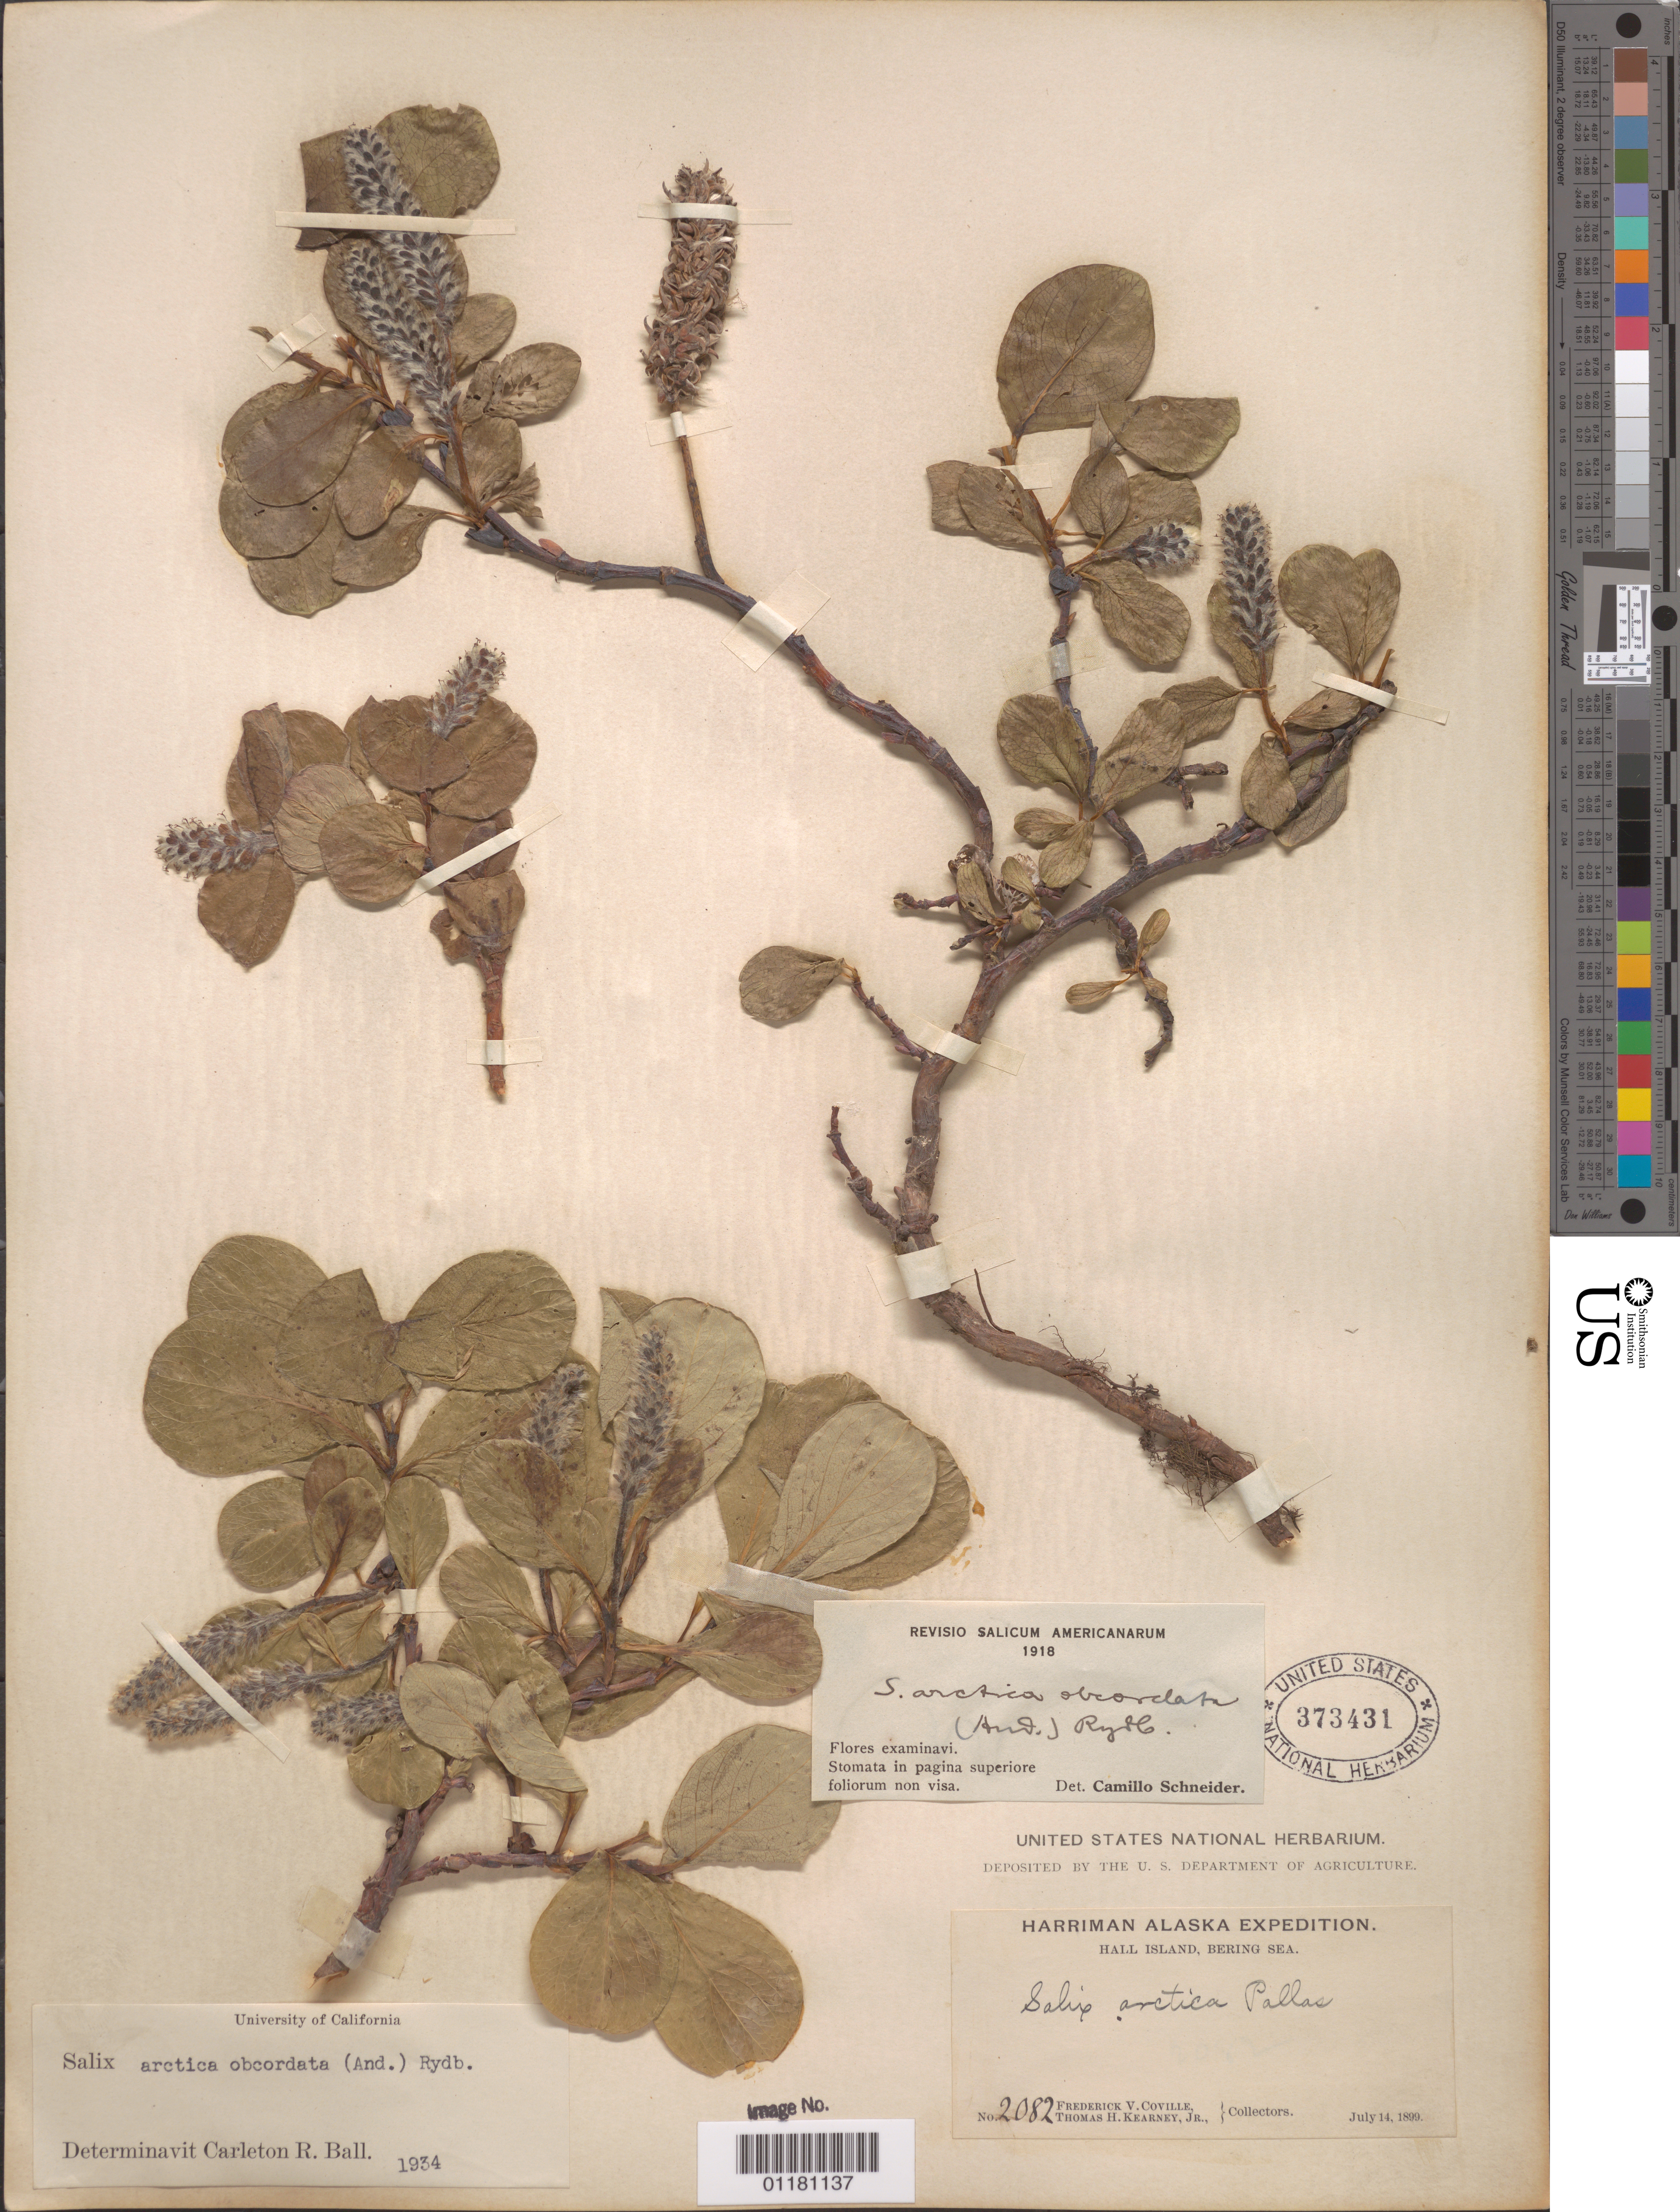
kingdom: Plantae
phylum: Tracheophyta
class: Magnoliopsida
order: Malpighiales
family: Salicaceae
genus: Salix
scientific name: Salix arctica var. obcordata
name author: (Andersson) Rydb.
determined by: Ball, C. R.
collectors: F. V. Coville & T. H. Kearney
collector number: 2082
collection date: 1899-07-14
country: United States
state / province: Alaska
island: Hall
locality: Hall Island, Bering Sea.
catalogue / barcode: US 373431